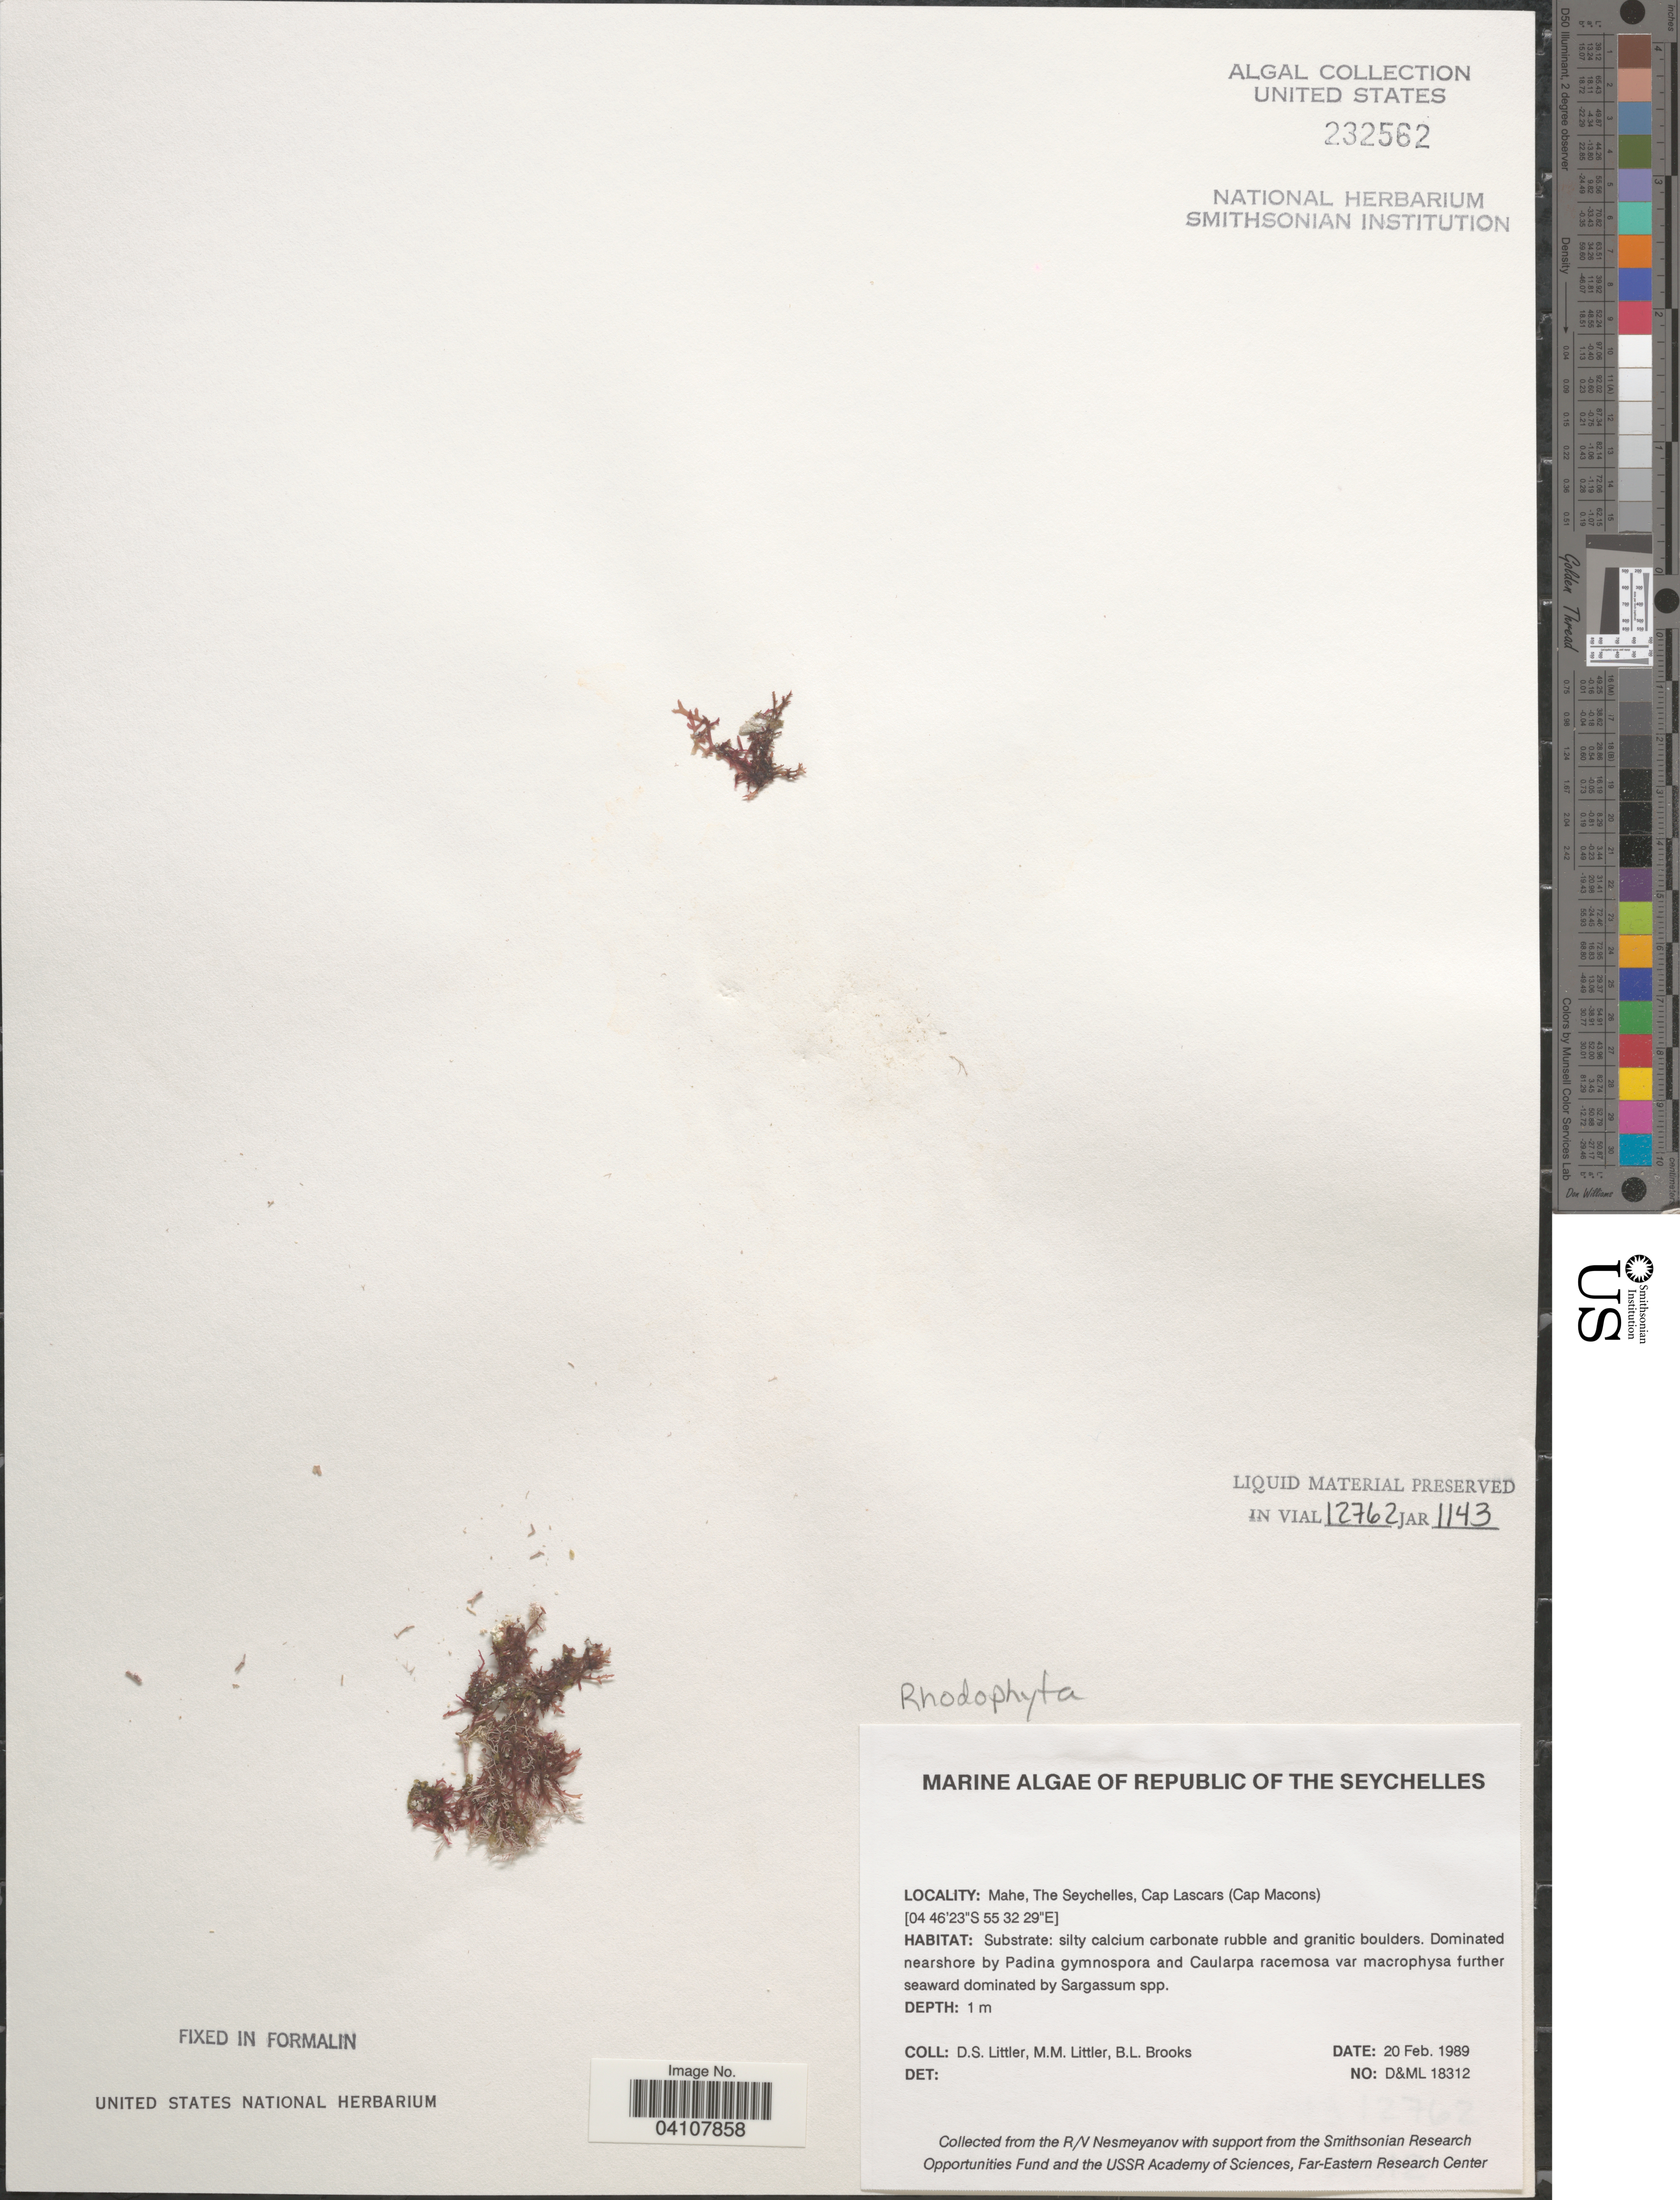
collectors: D. S. Littler & B. Brooks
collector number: D&ML18312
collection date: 1989-02-20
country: Seychelles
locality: Republic of the Seychelles. Mahe, Cap Lascars (Cap Macons).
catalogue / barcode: US 232562